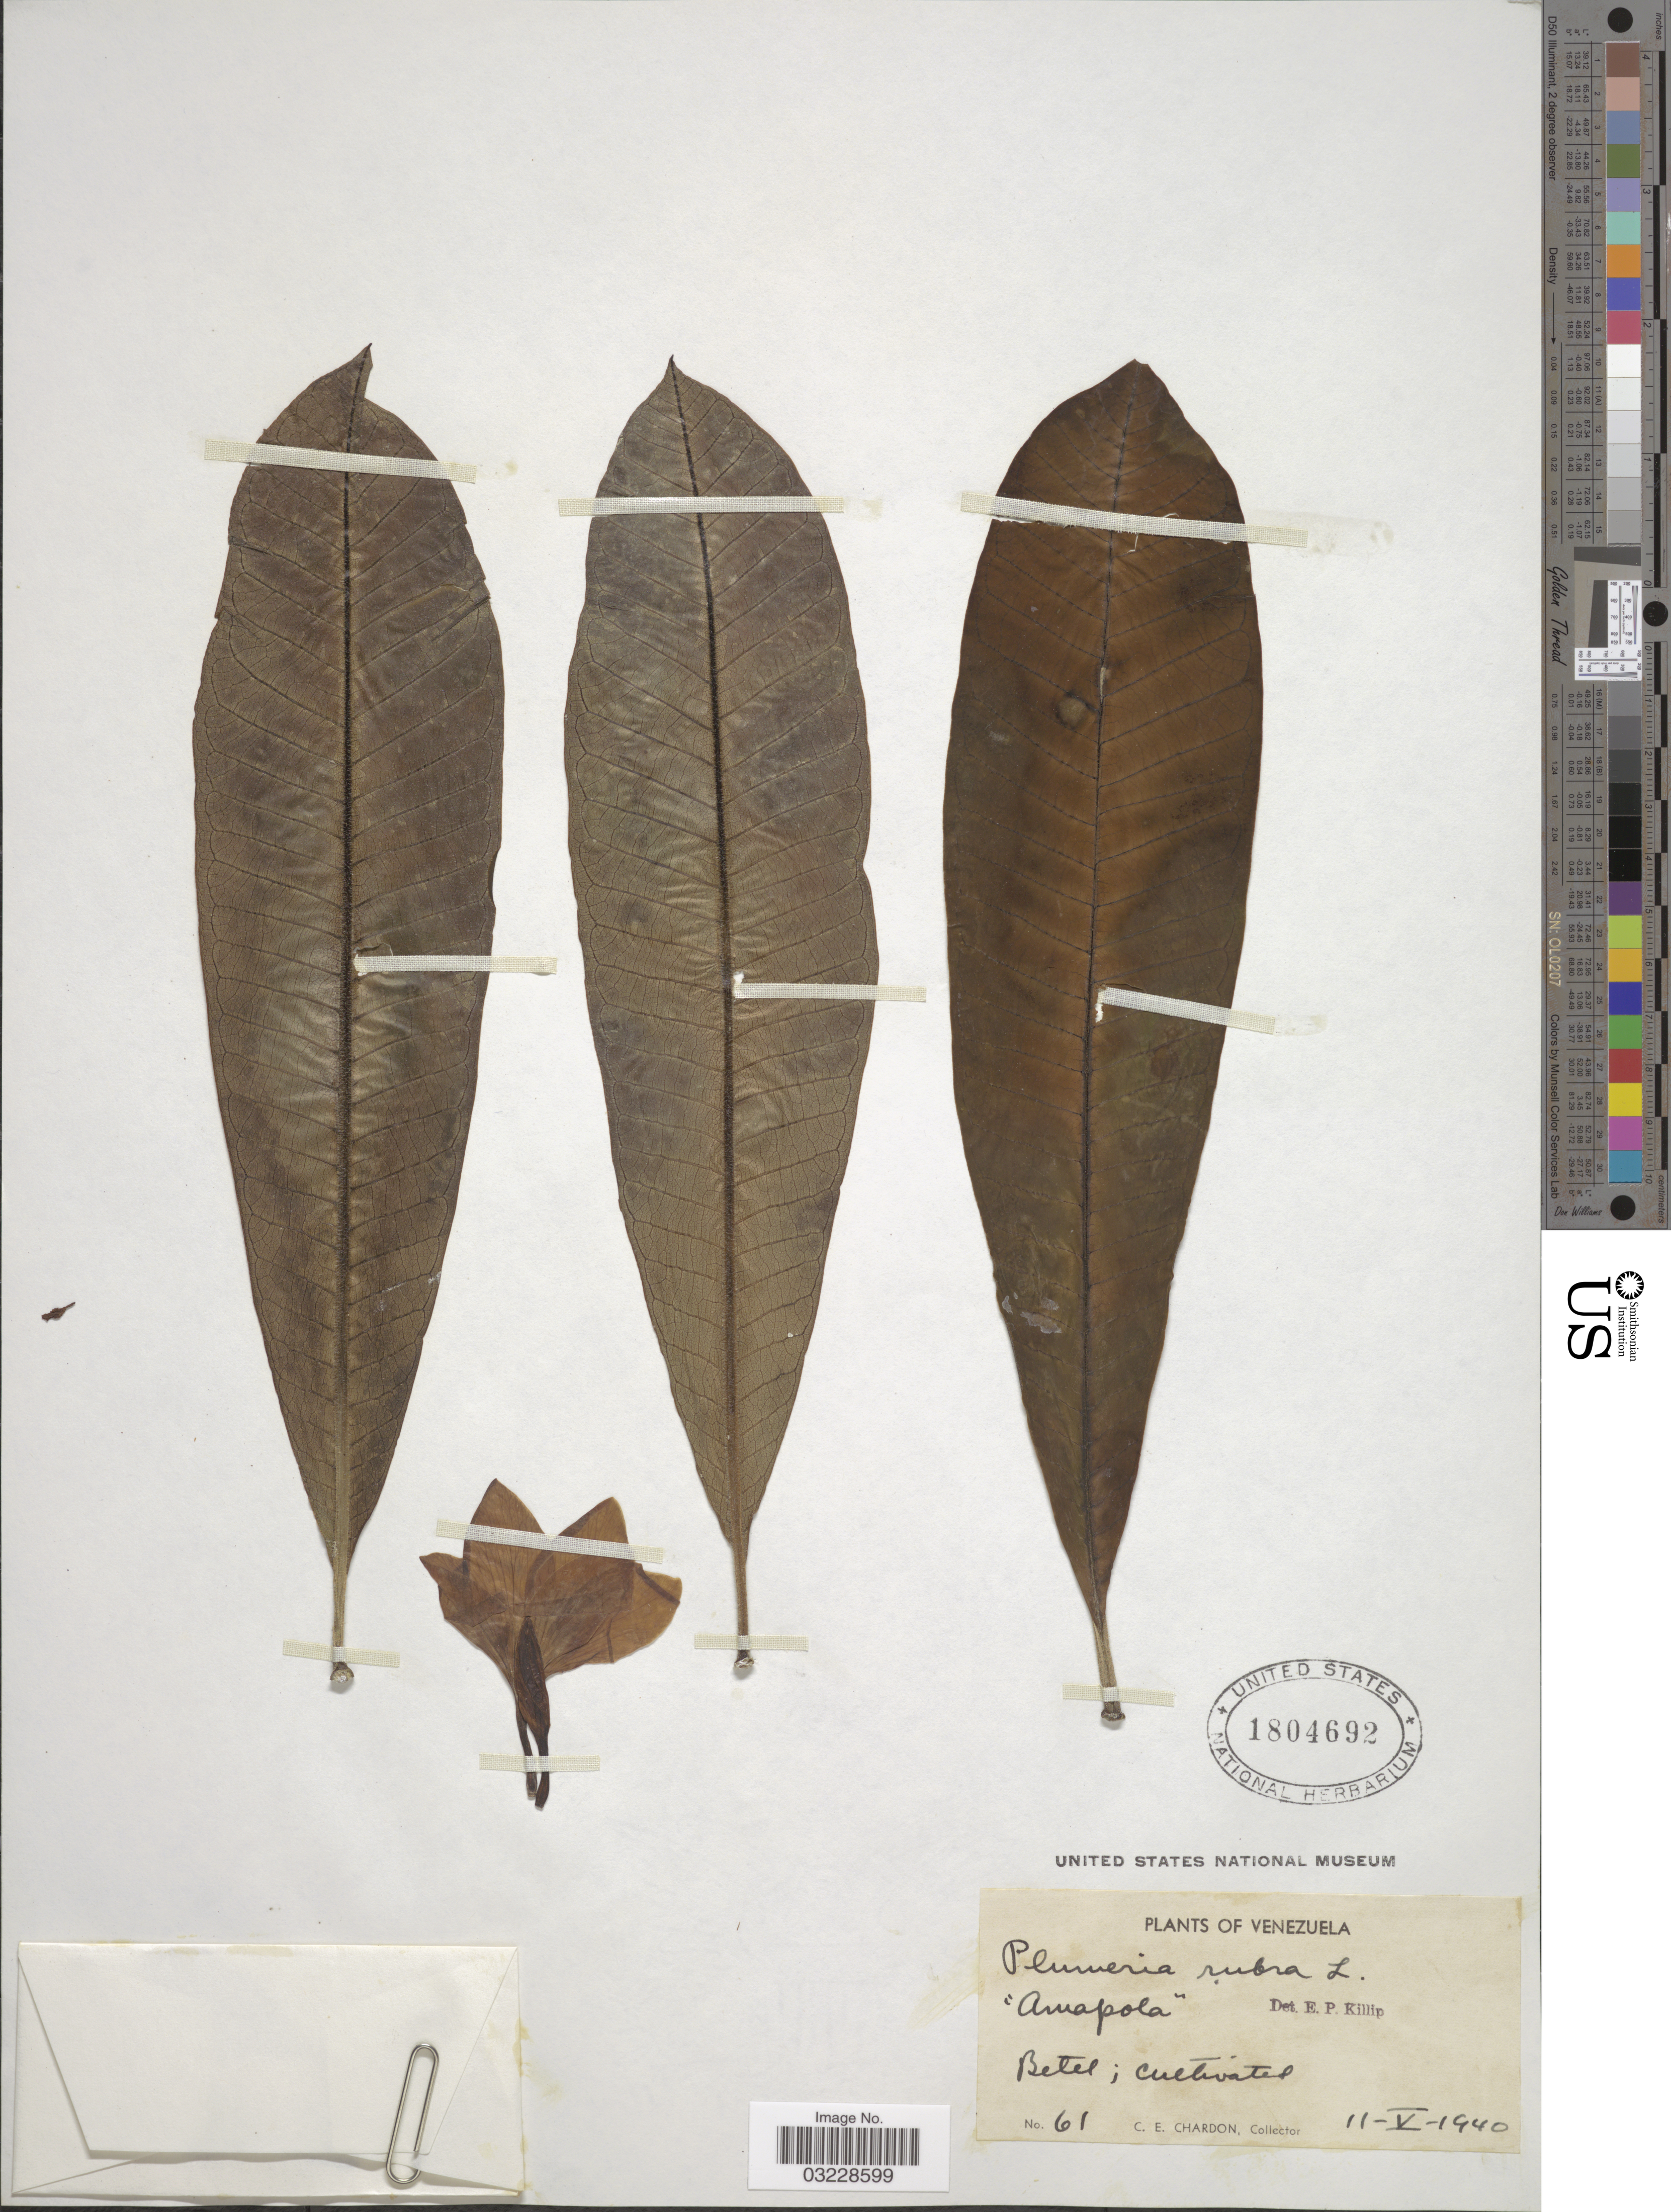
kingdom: Plantae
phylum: Tracheophyta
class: Magnoliopsida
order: Gentianales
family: Apocynaceae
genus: Plumeria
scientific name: Plumeria rubra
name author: L.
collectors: C. E. Chardón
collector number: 61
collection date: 1940-05-11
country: Venezuela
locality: Betel.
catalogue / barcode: US 1804692